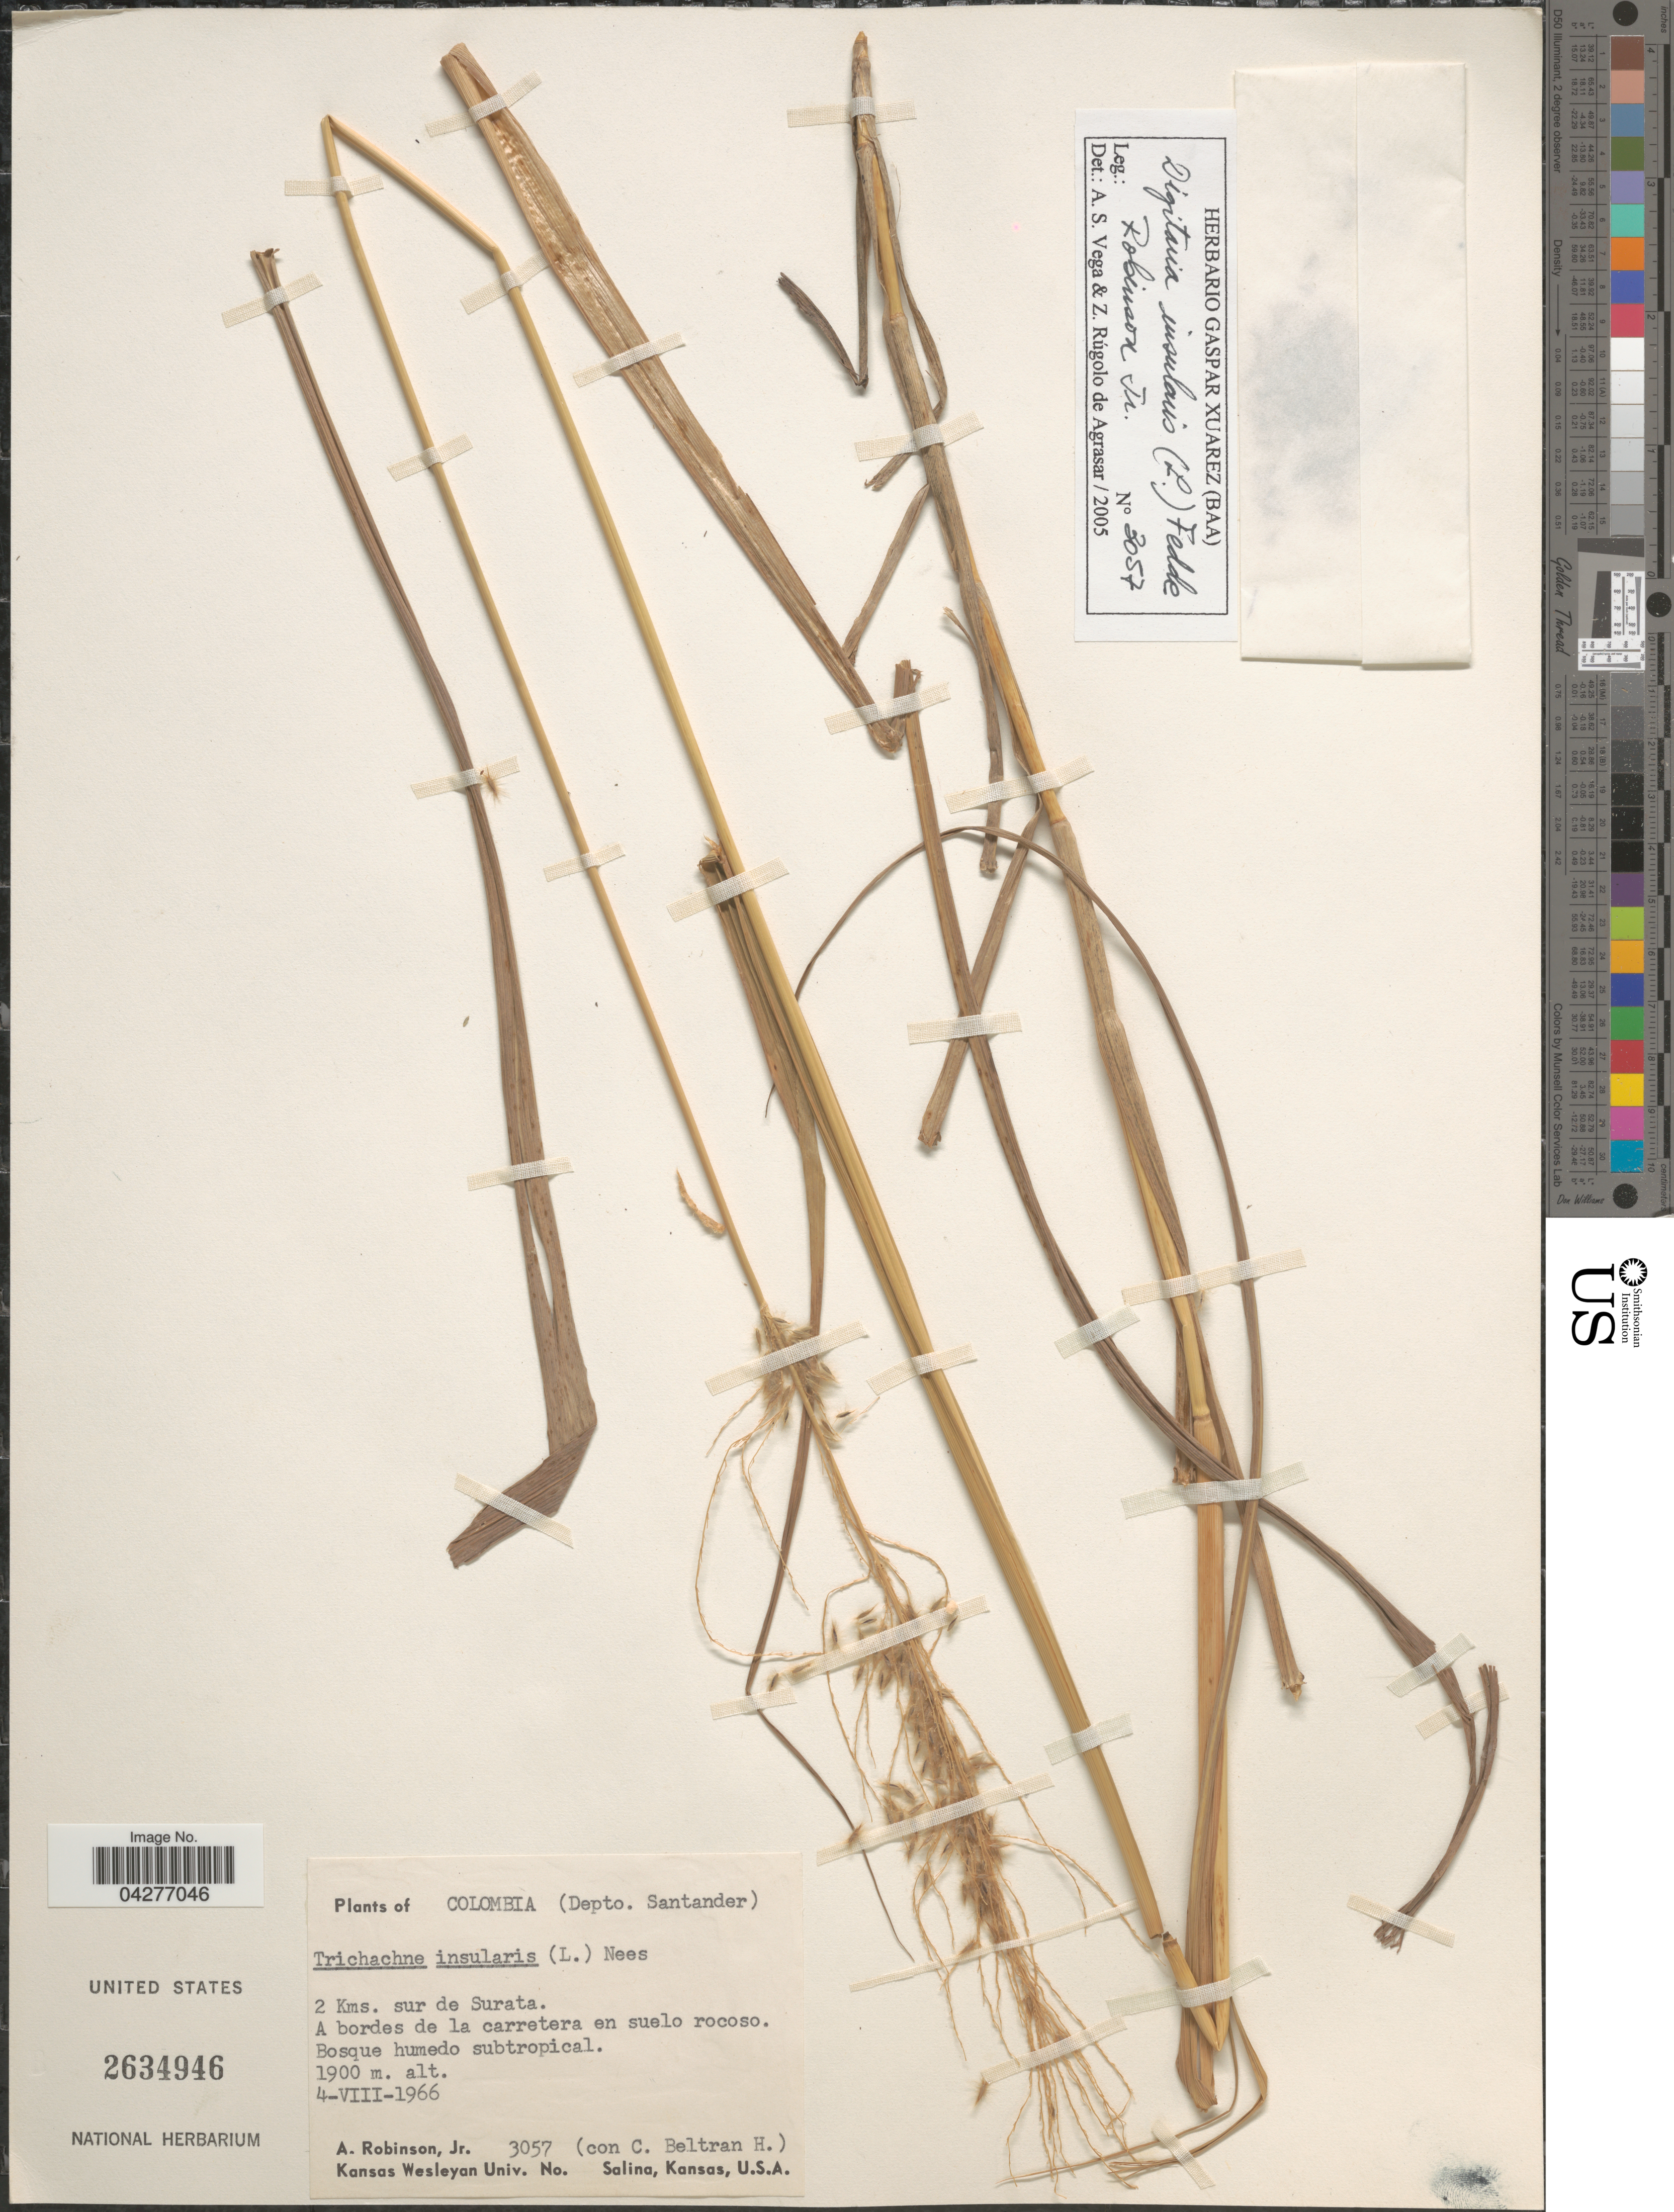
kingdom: Plantae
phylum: Tracheophyta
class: Liliopsida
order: Poales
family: Poaceae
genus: Digitaria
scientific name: Digitaria insularis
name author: (L.) Fedde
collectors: A. Robinson Jr. & C. Beltran H.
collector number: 3057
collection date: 1966-08-04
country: Colombia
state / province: Santander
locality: Depto. Santander. 2 Kms. sur de Surata. A bordes de la carretera en suelo rocoso. Bosque humedo subtropical.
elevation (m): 1900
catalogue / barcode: US 2634946